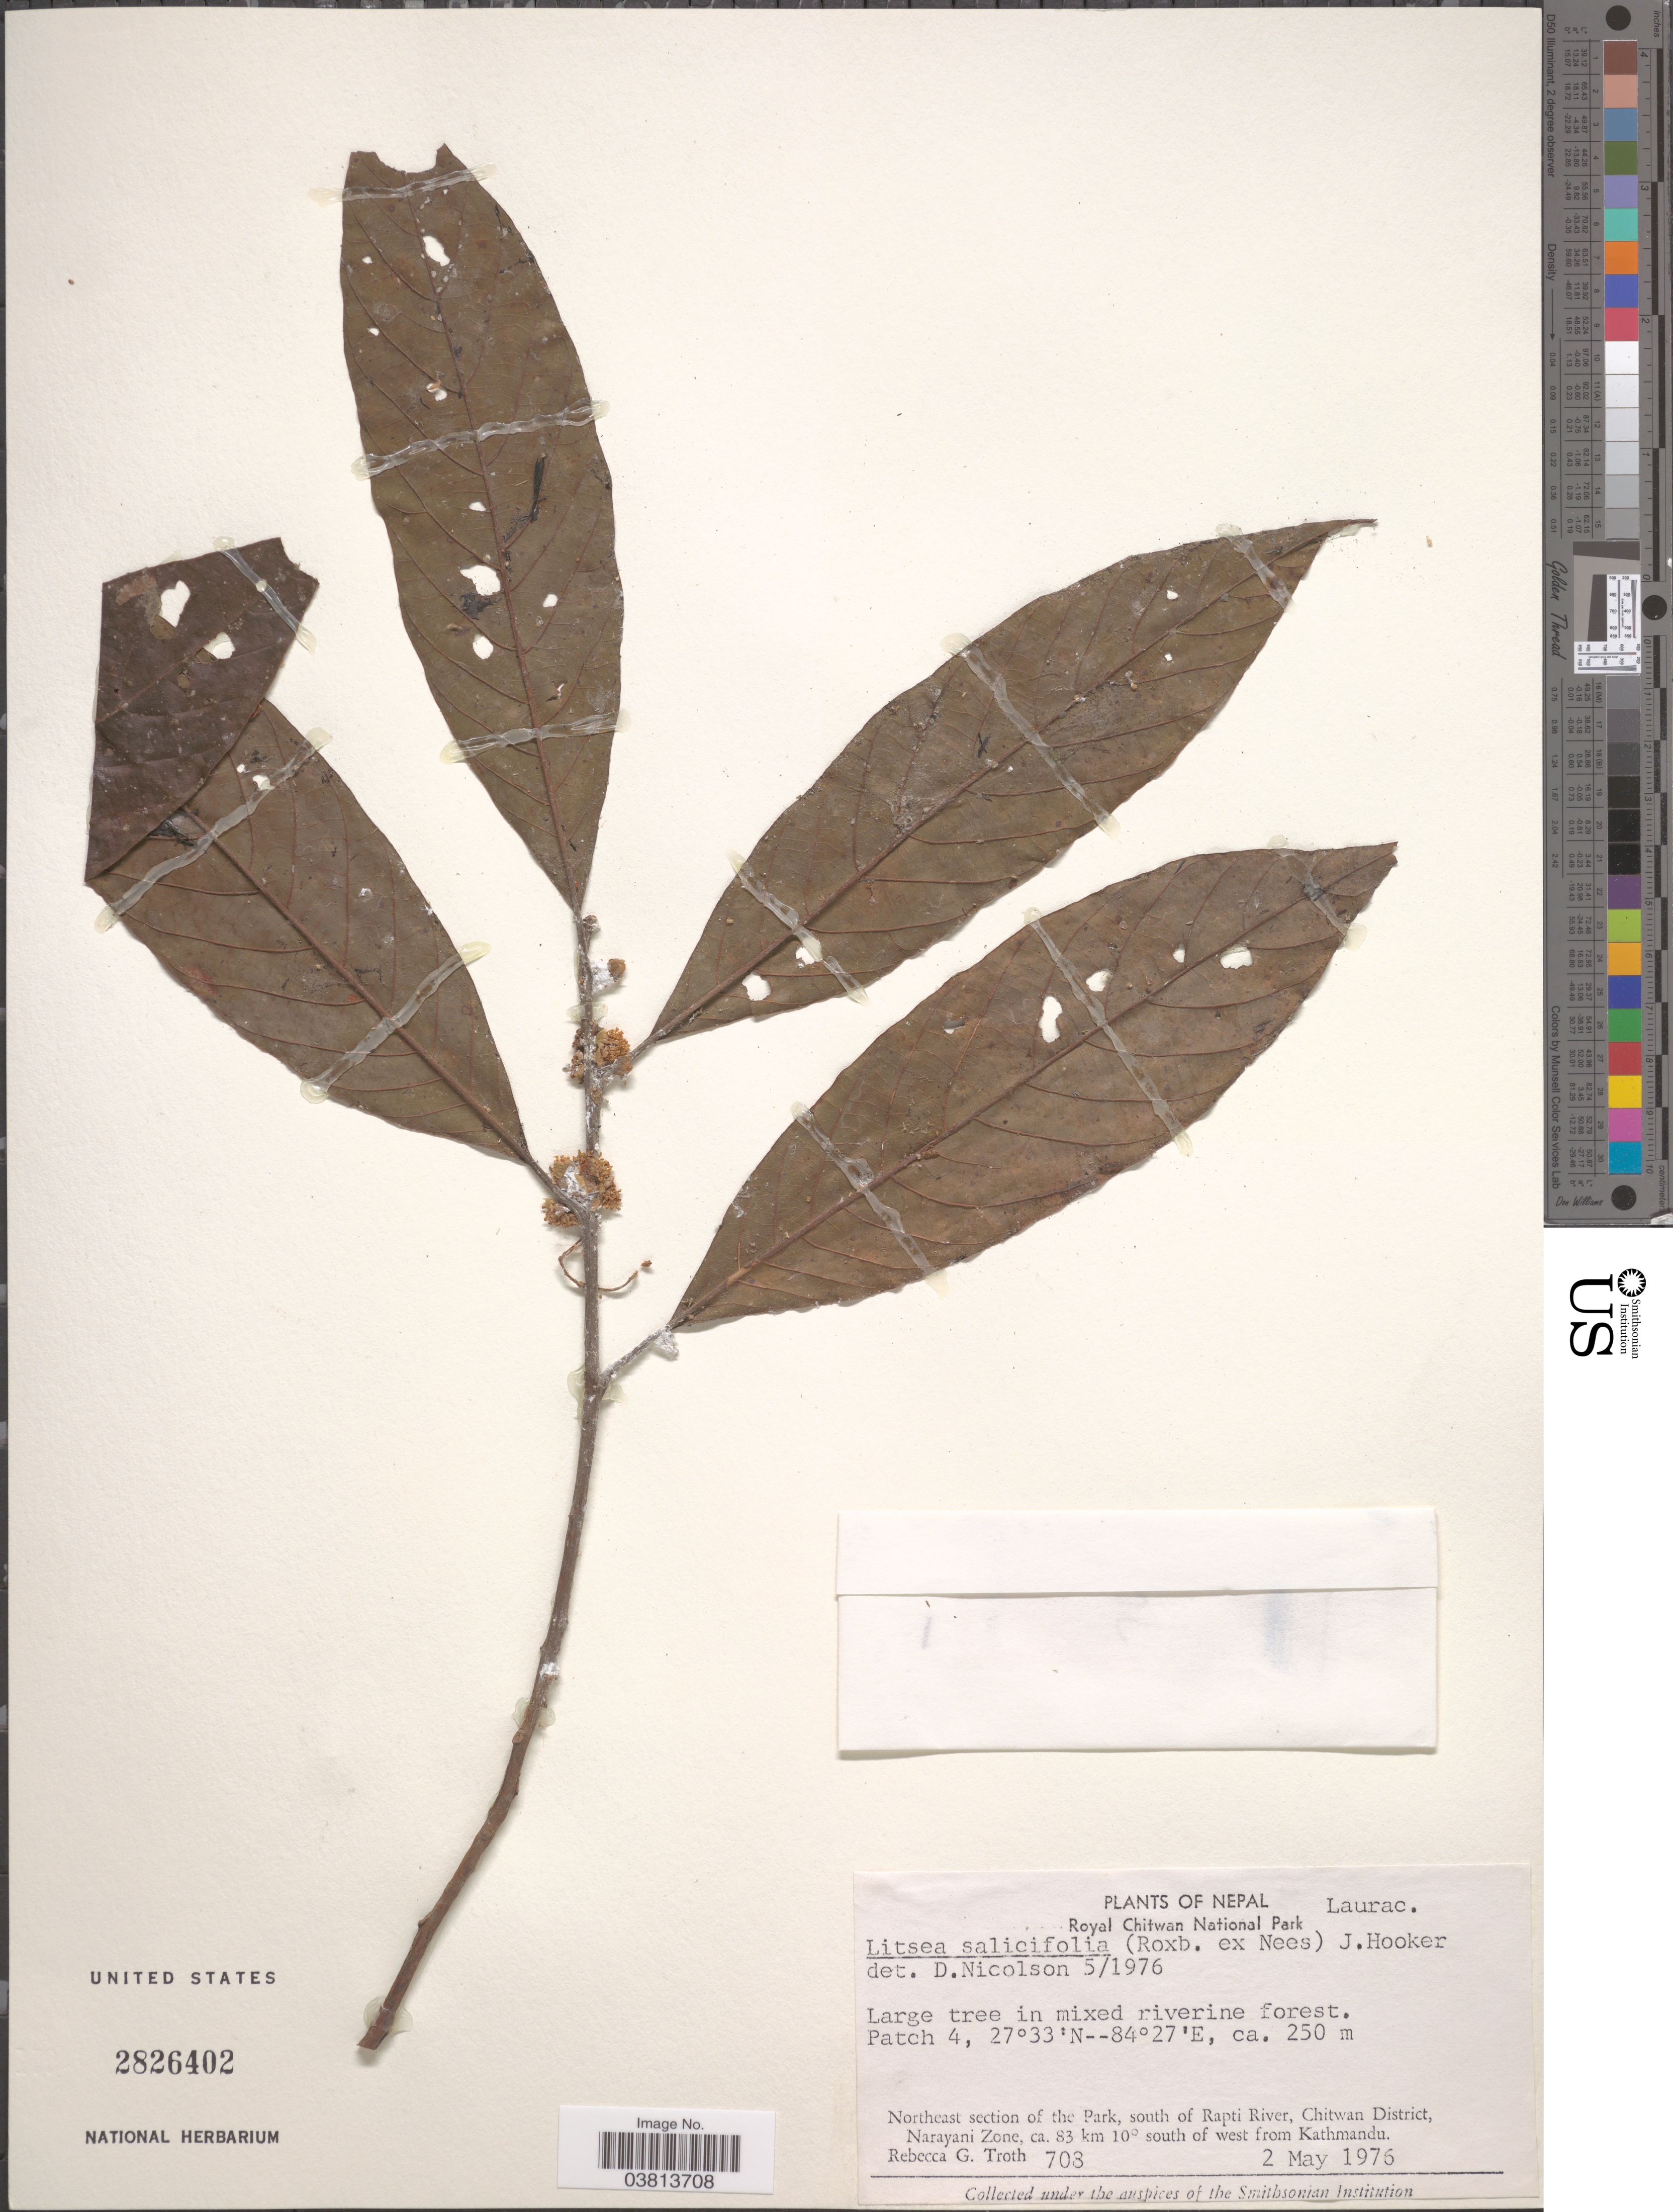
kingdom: Plantae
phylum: Tracheophyta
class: Magnoliopsida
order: Laurales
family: Lauraceae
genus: Litsea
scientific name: Litsea salicifolia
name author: Hook. f.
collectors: R. Troth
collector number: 708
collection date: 1976-05-02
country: Nepal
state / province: Narayani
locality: Royal Chitwan National Park. Patch 4. Northeast section of the Park, south of Rapti River, Chitwan District, Narayani Zone, ca. 83 km 10° south of west from Kathmandu.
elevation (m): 250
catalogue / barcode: US 2826402